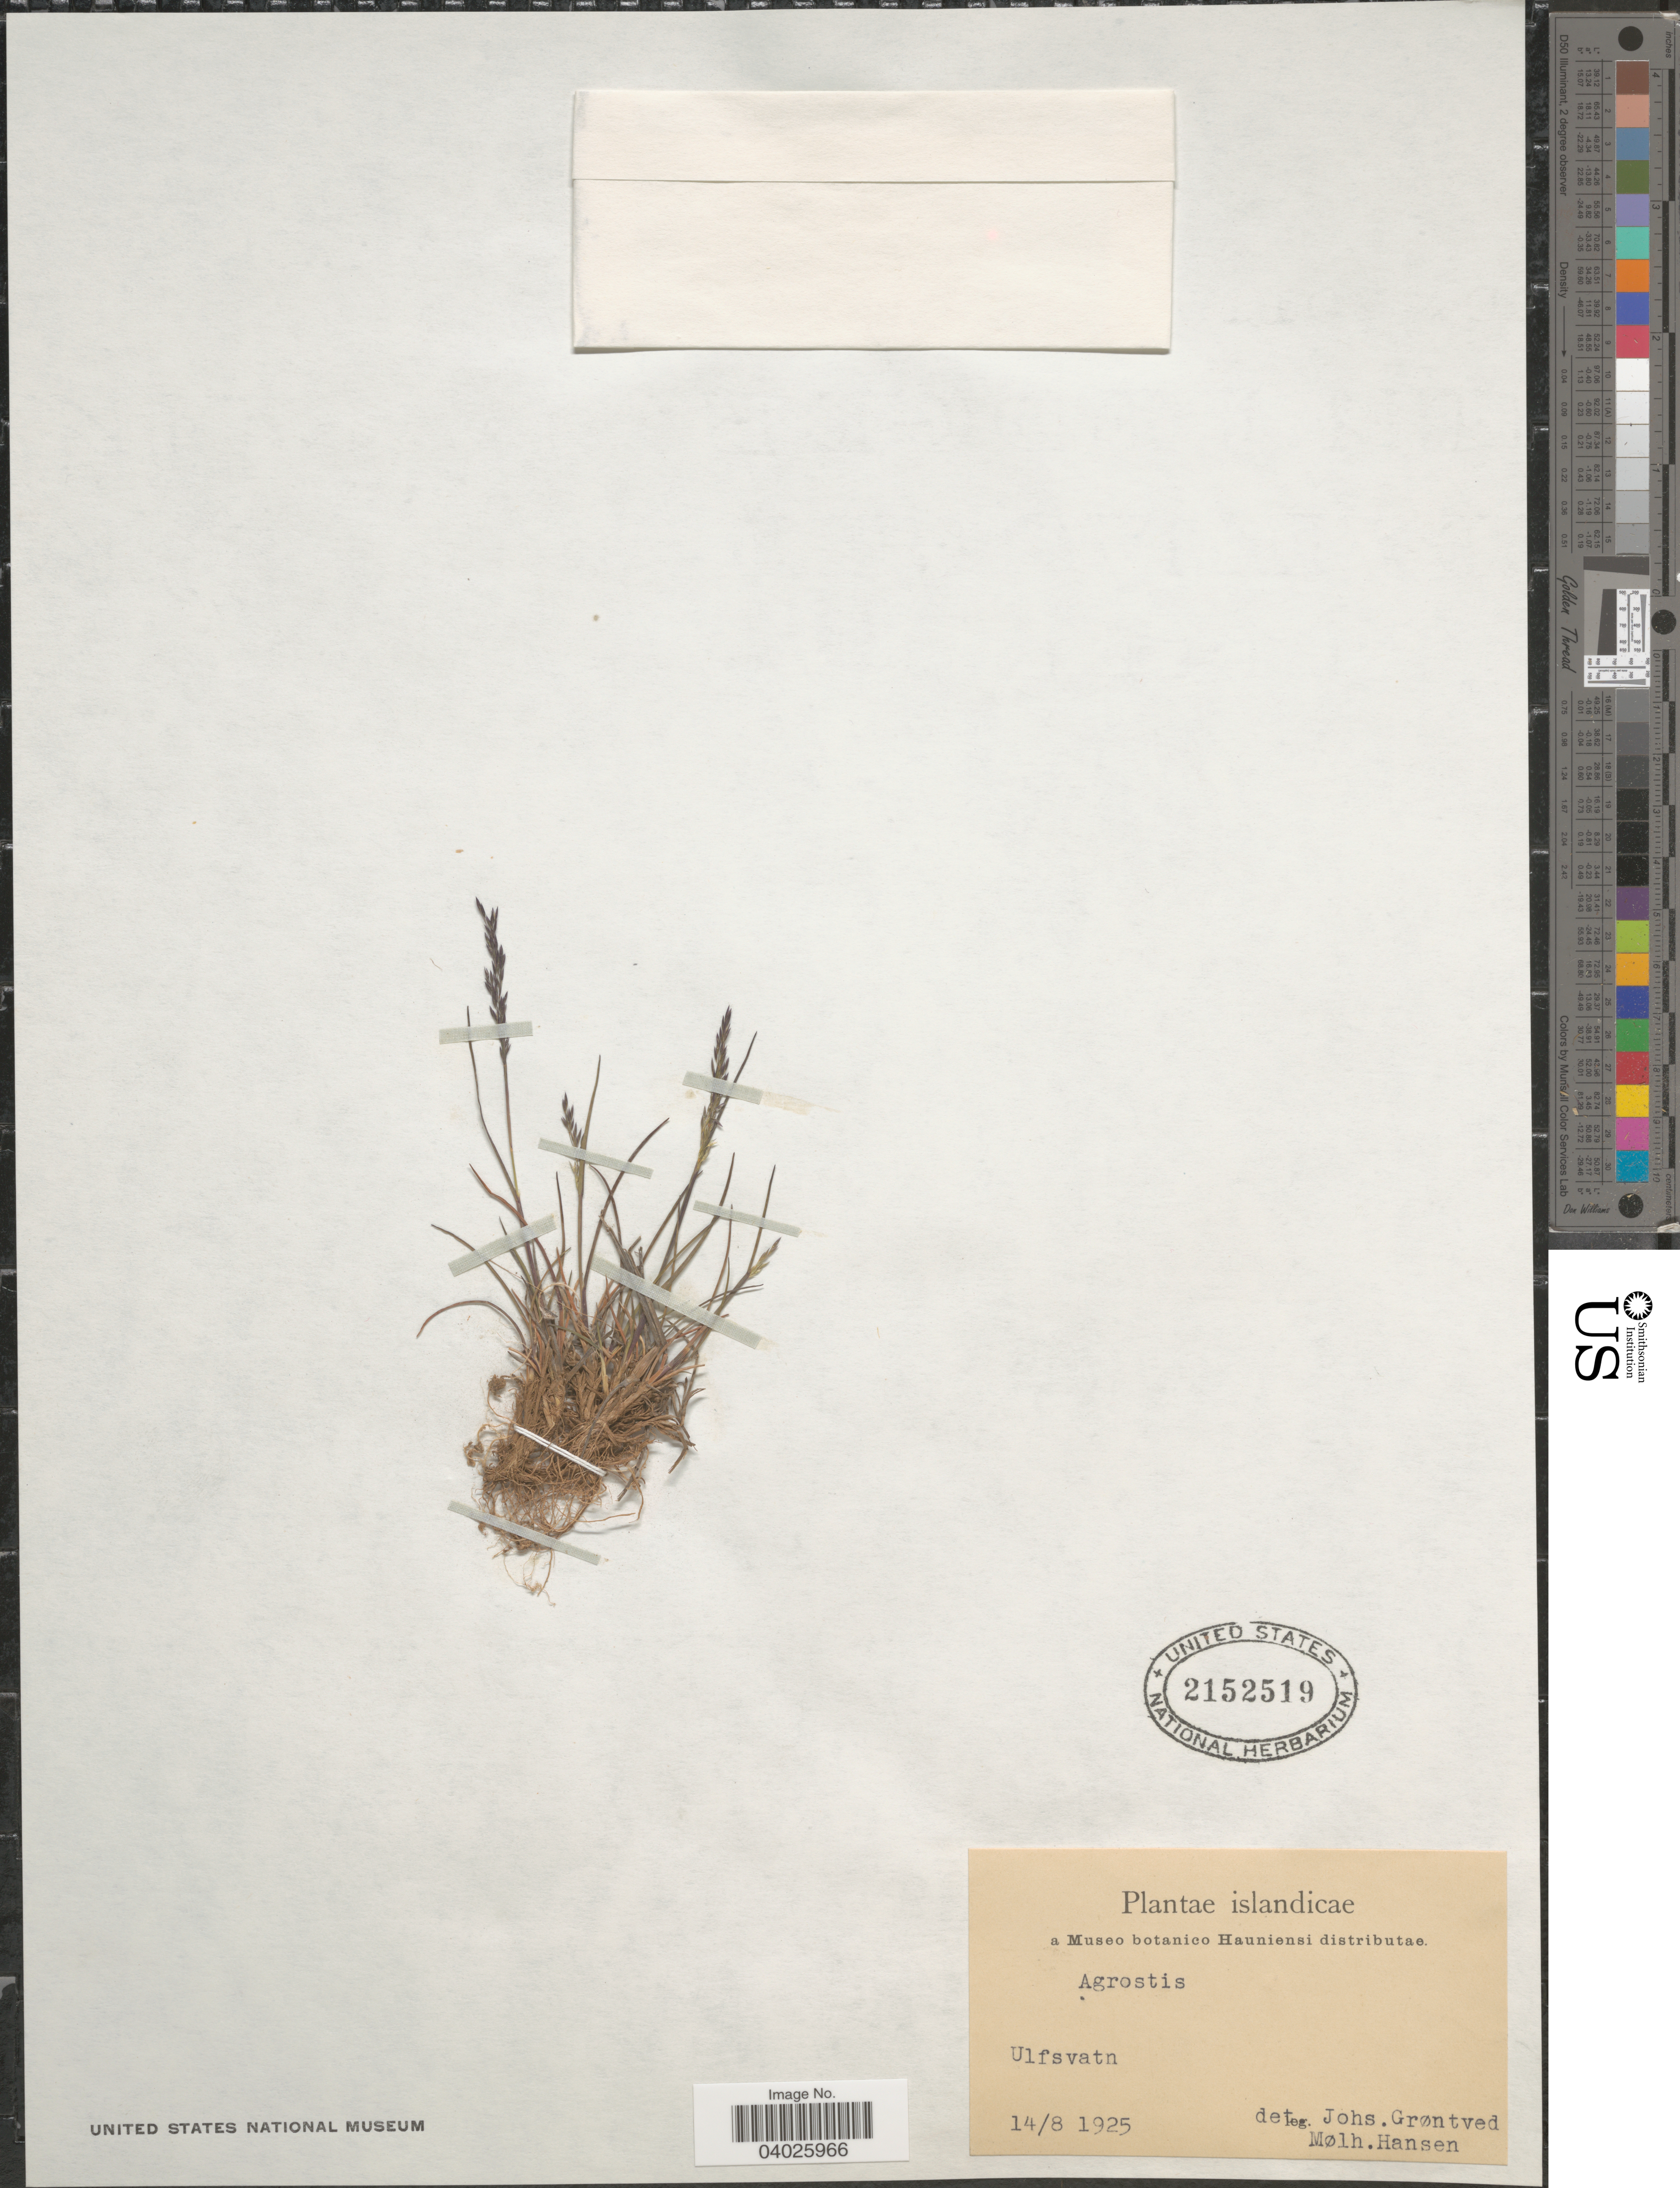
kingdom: Plantae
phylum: Tracheophyta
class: Liliopsida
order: Poales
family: Poaceae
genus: Agrostis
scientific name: Agrostis sp.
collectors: G. Hansen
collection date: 1925-08-14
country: Iceland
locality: Islandicae. Ulfsvatn.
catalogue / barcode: US 2152519